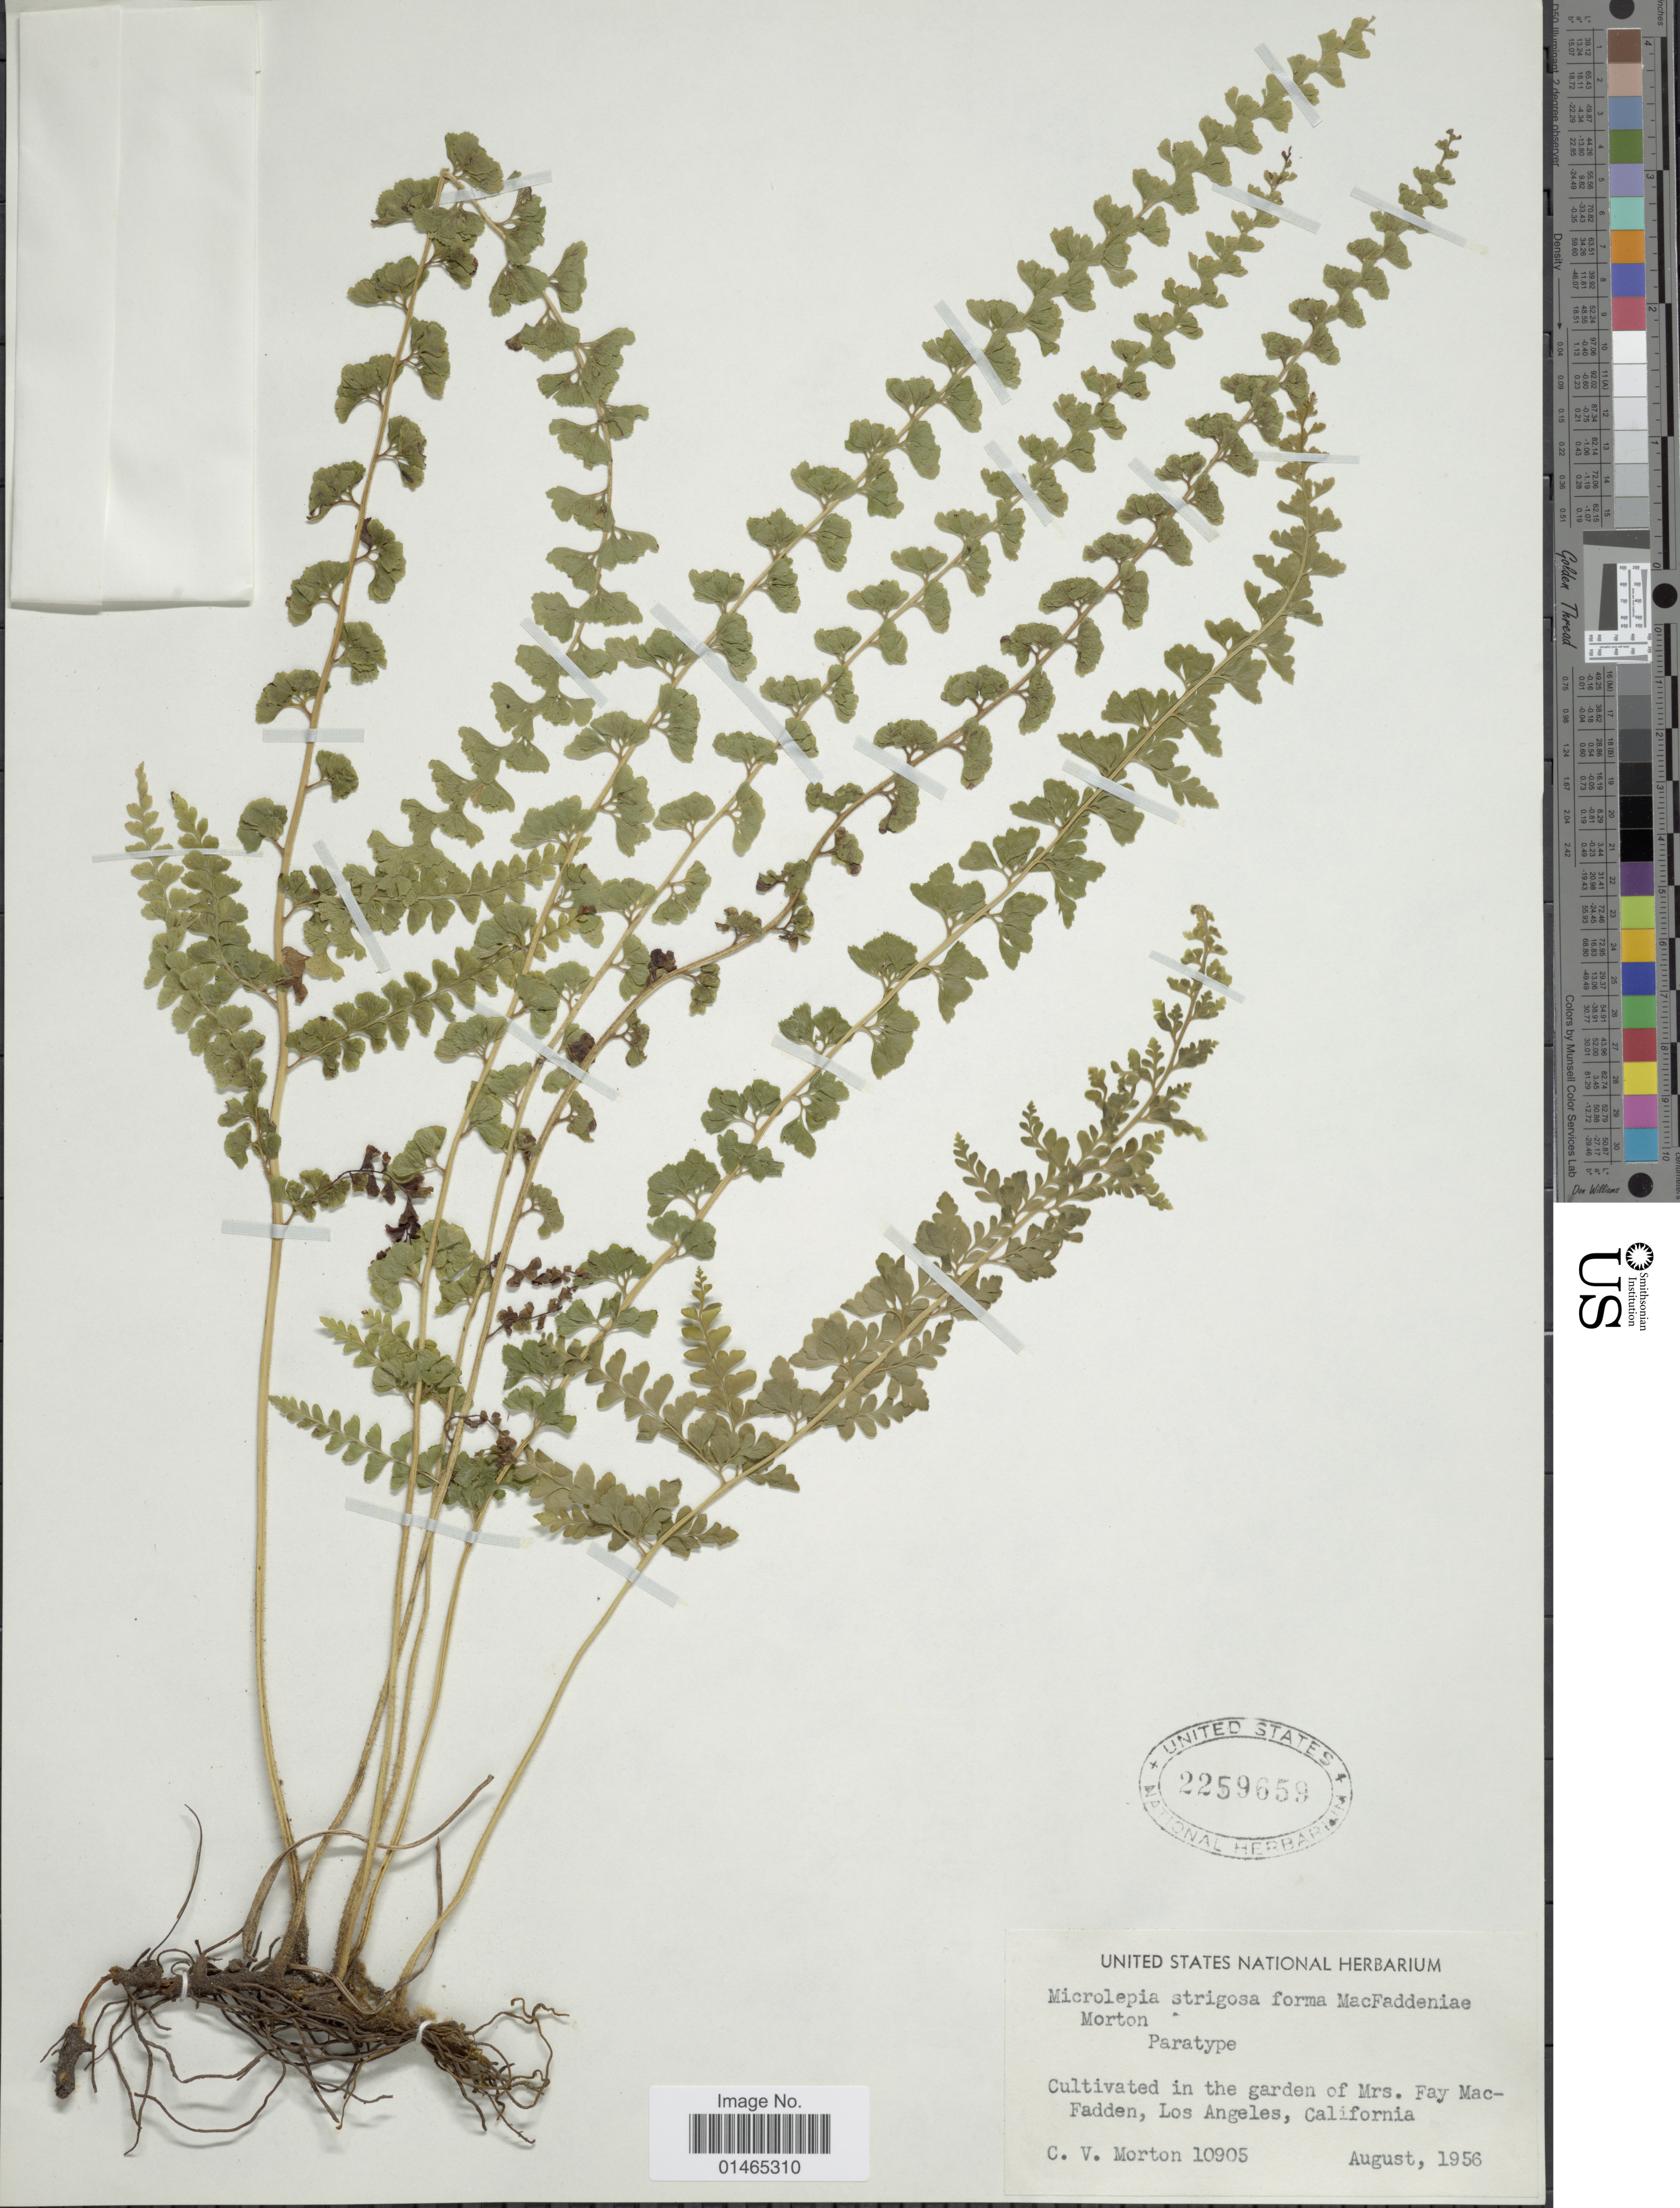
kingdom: Plantae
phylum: Tracheophyta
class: Polypodiopsida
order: Polypodiales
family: Dennstaedtiaceae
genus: Microlepia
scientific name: Microlepia strigosa f. macfaddeniae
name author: C.V. Morton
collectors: C. V. Morton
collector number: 10905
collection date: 1956-08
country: United States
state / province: California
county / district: Los Angeles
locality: Cultivated in the garden of Mrs. Fay MacFadden, Los Angeles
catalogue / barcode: US 2259659